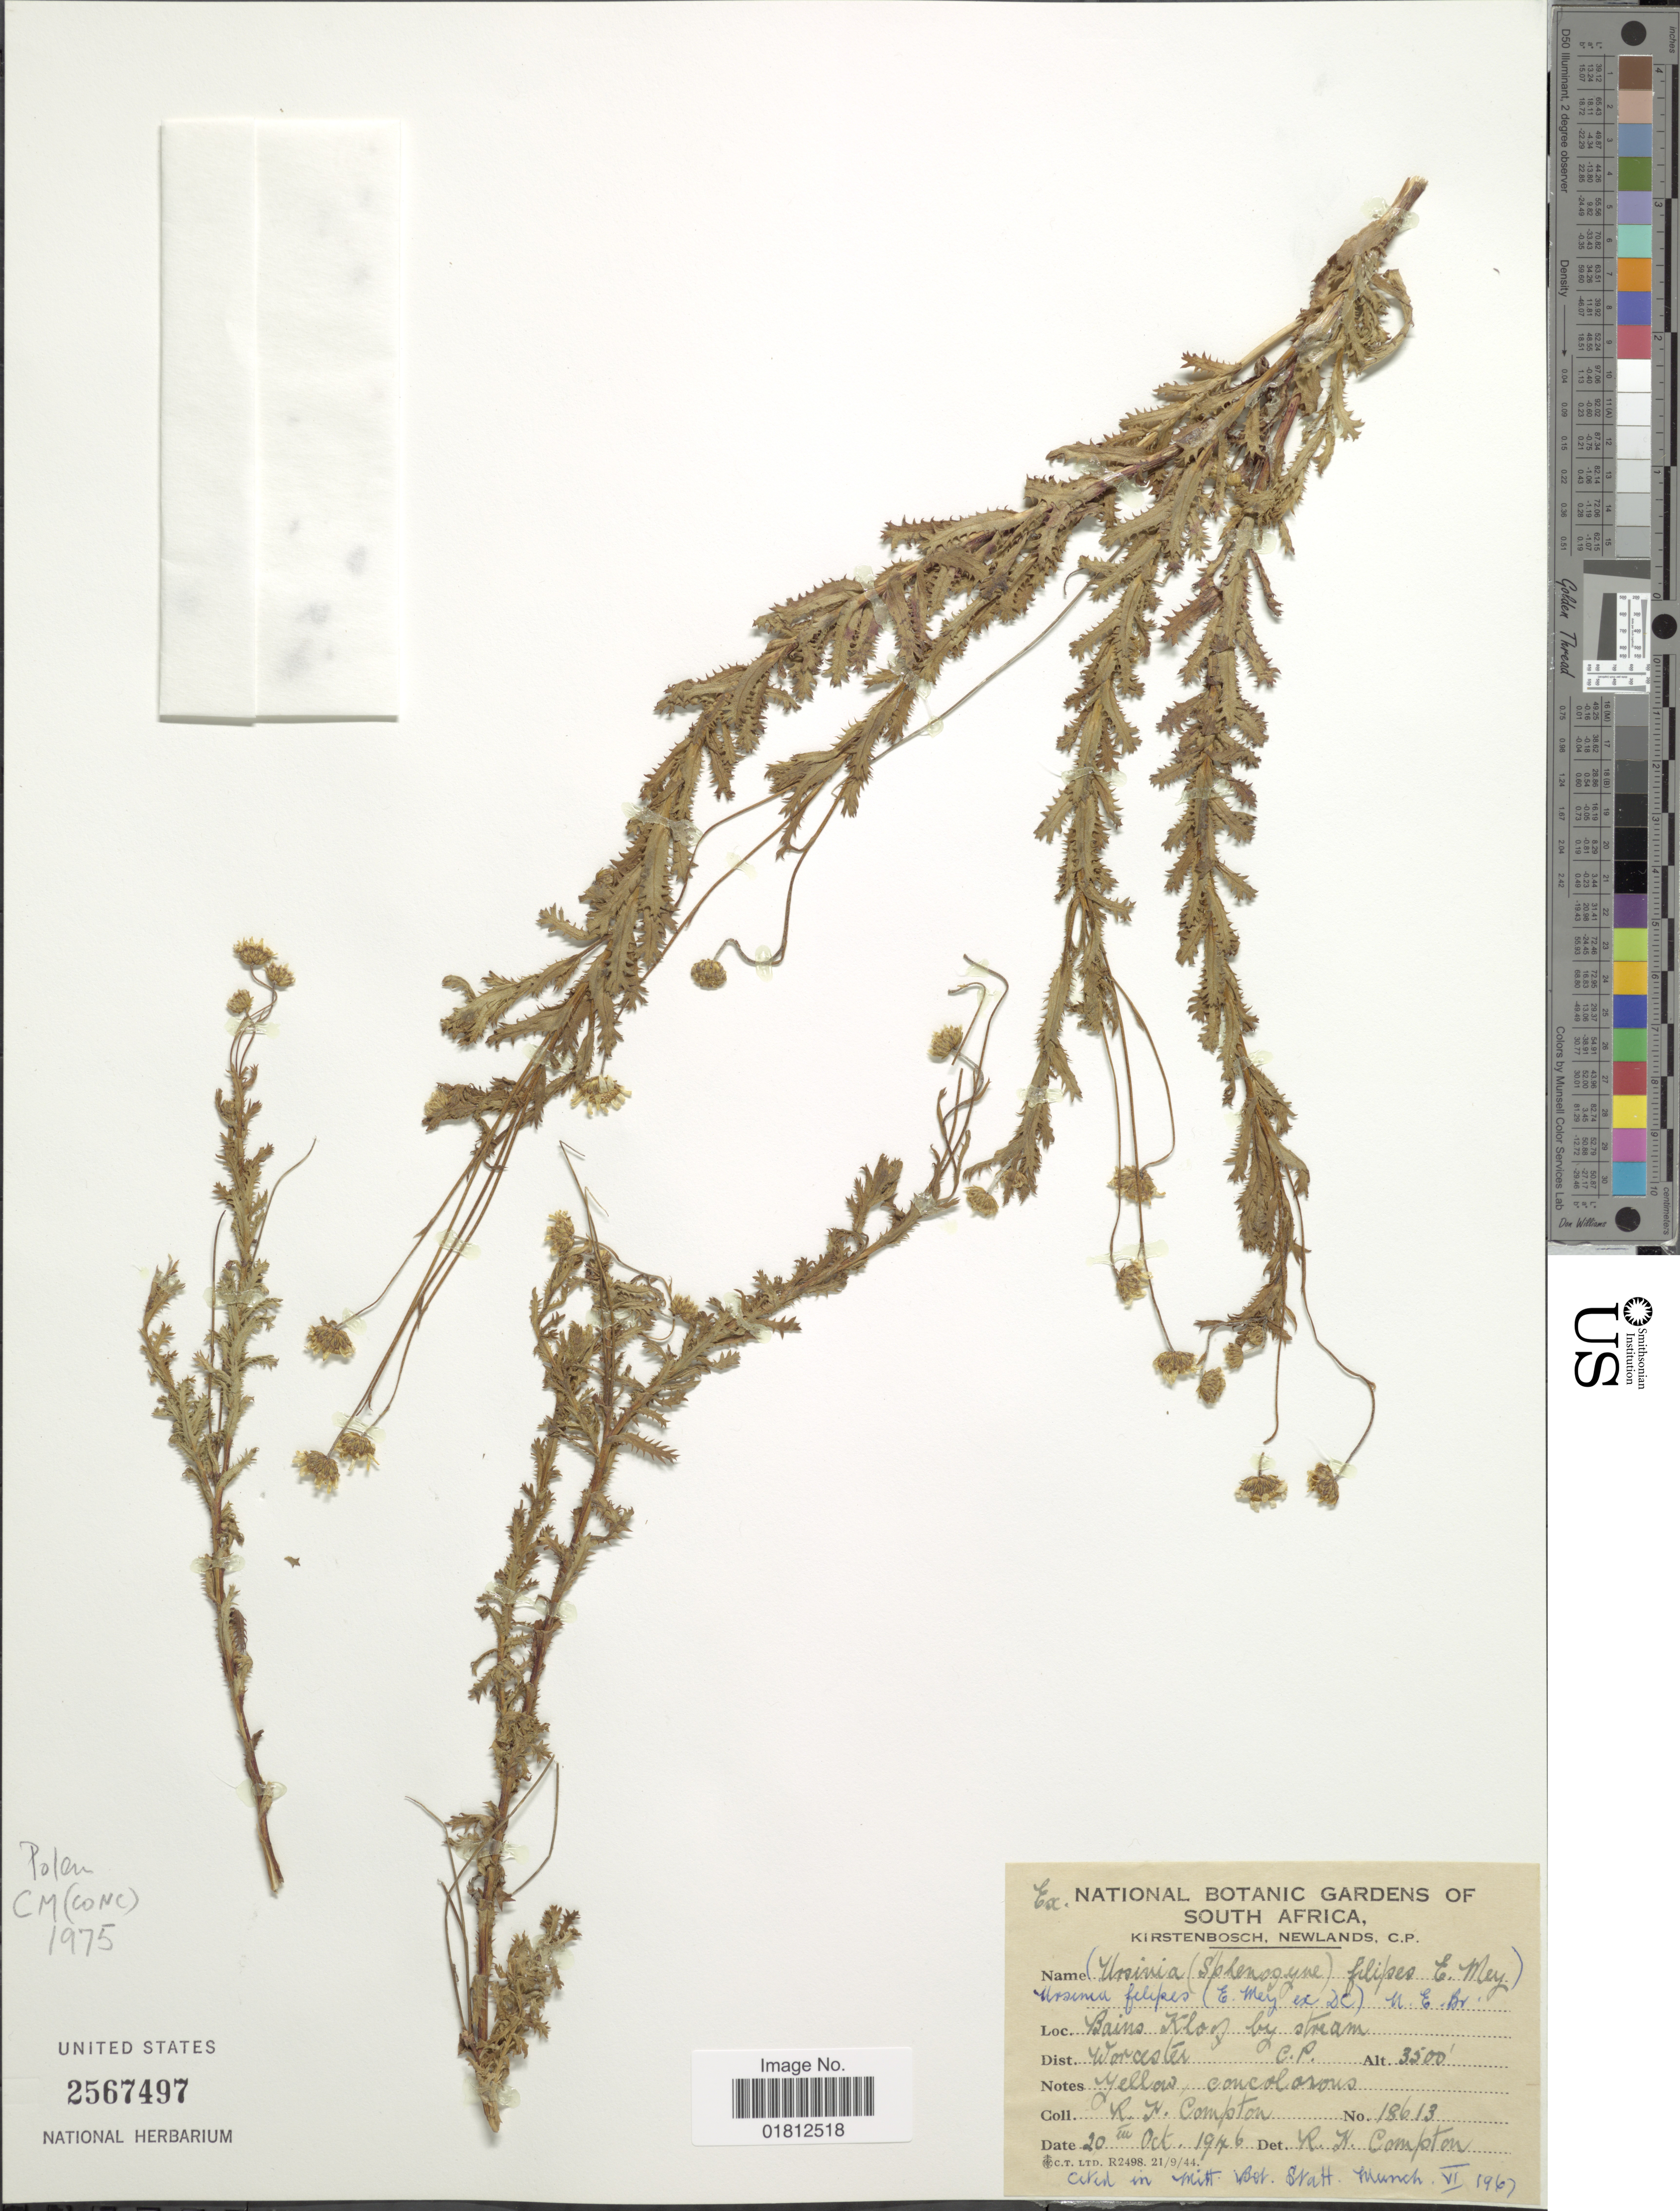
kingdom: Plantae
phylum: Tracheophyta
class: Magnoliopsida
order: Asterales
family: Asteraceae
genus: Ursinia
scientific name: Ursinia filipes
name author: E. Mey.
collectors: R. H. Compton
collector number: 18613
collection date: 1946-10-20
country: South Africa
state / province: Western Cape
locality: Bains Kloof by stream, Dist. Worcester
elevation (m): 1067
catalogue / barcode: US 2567497